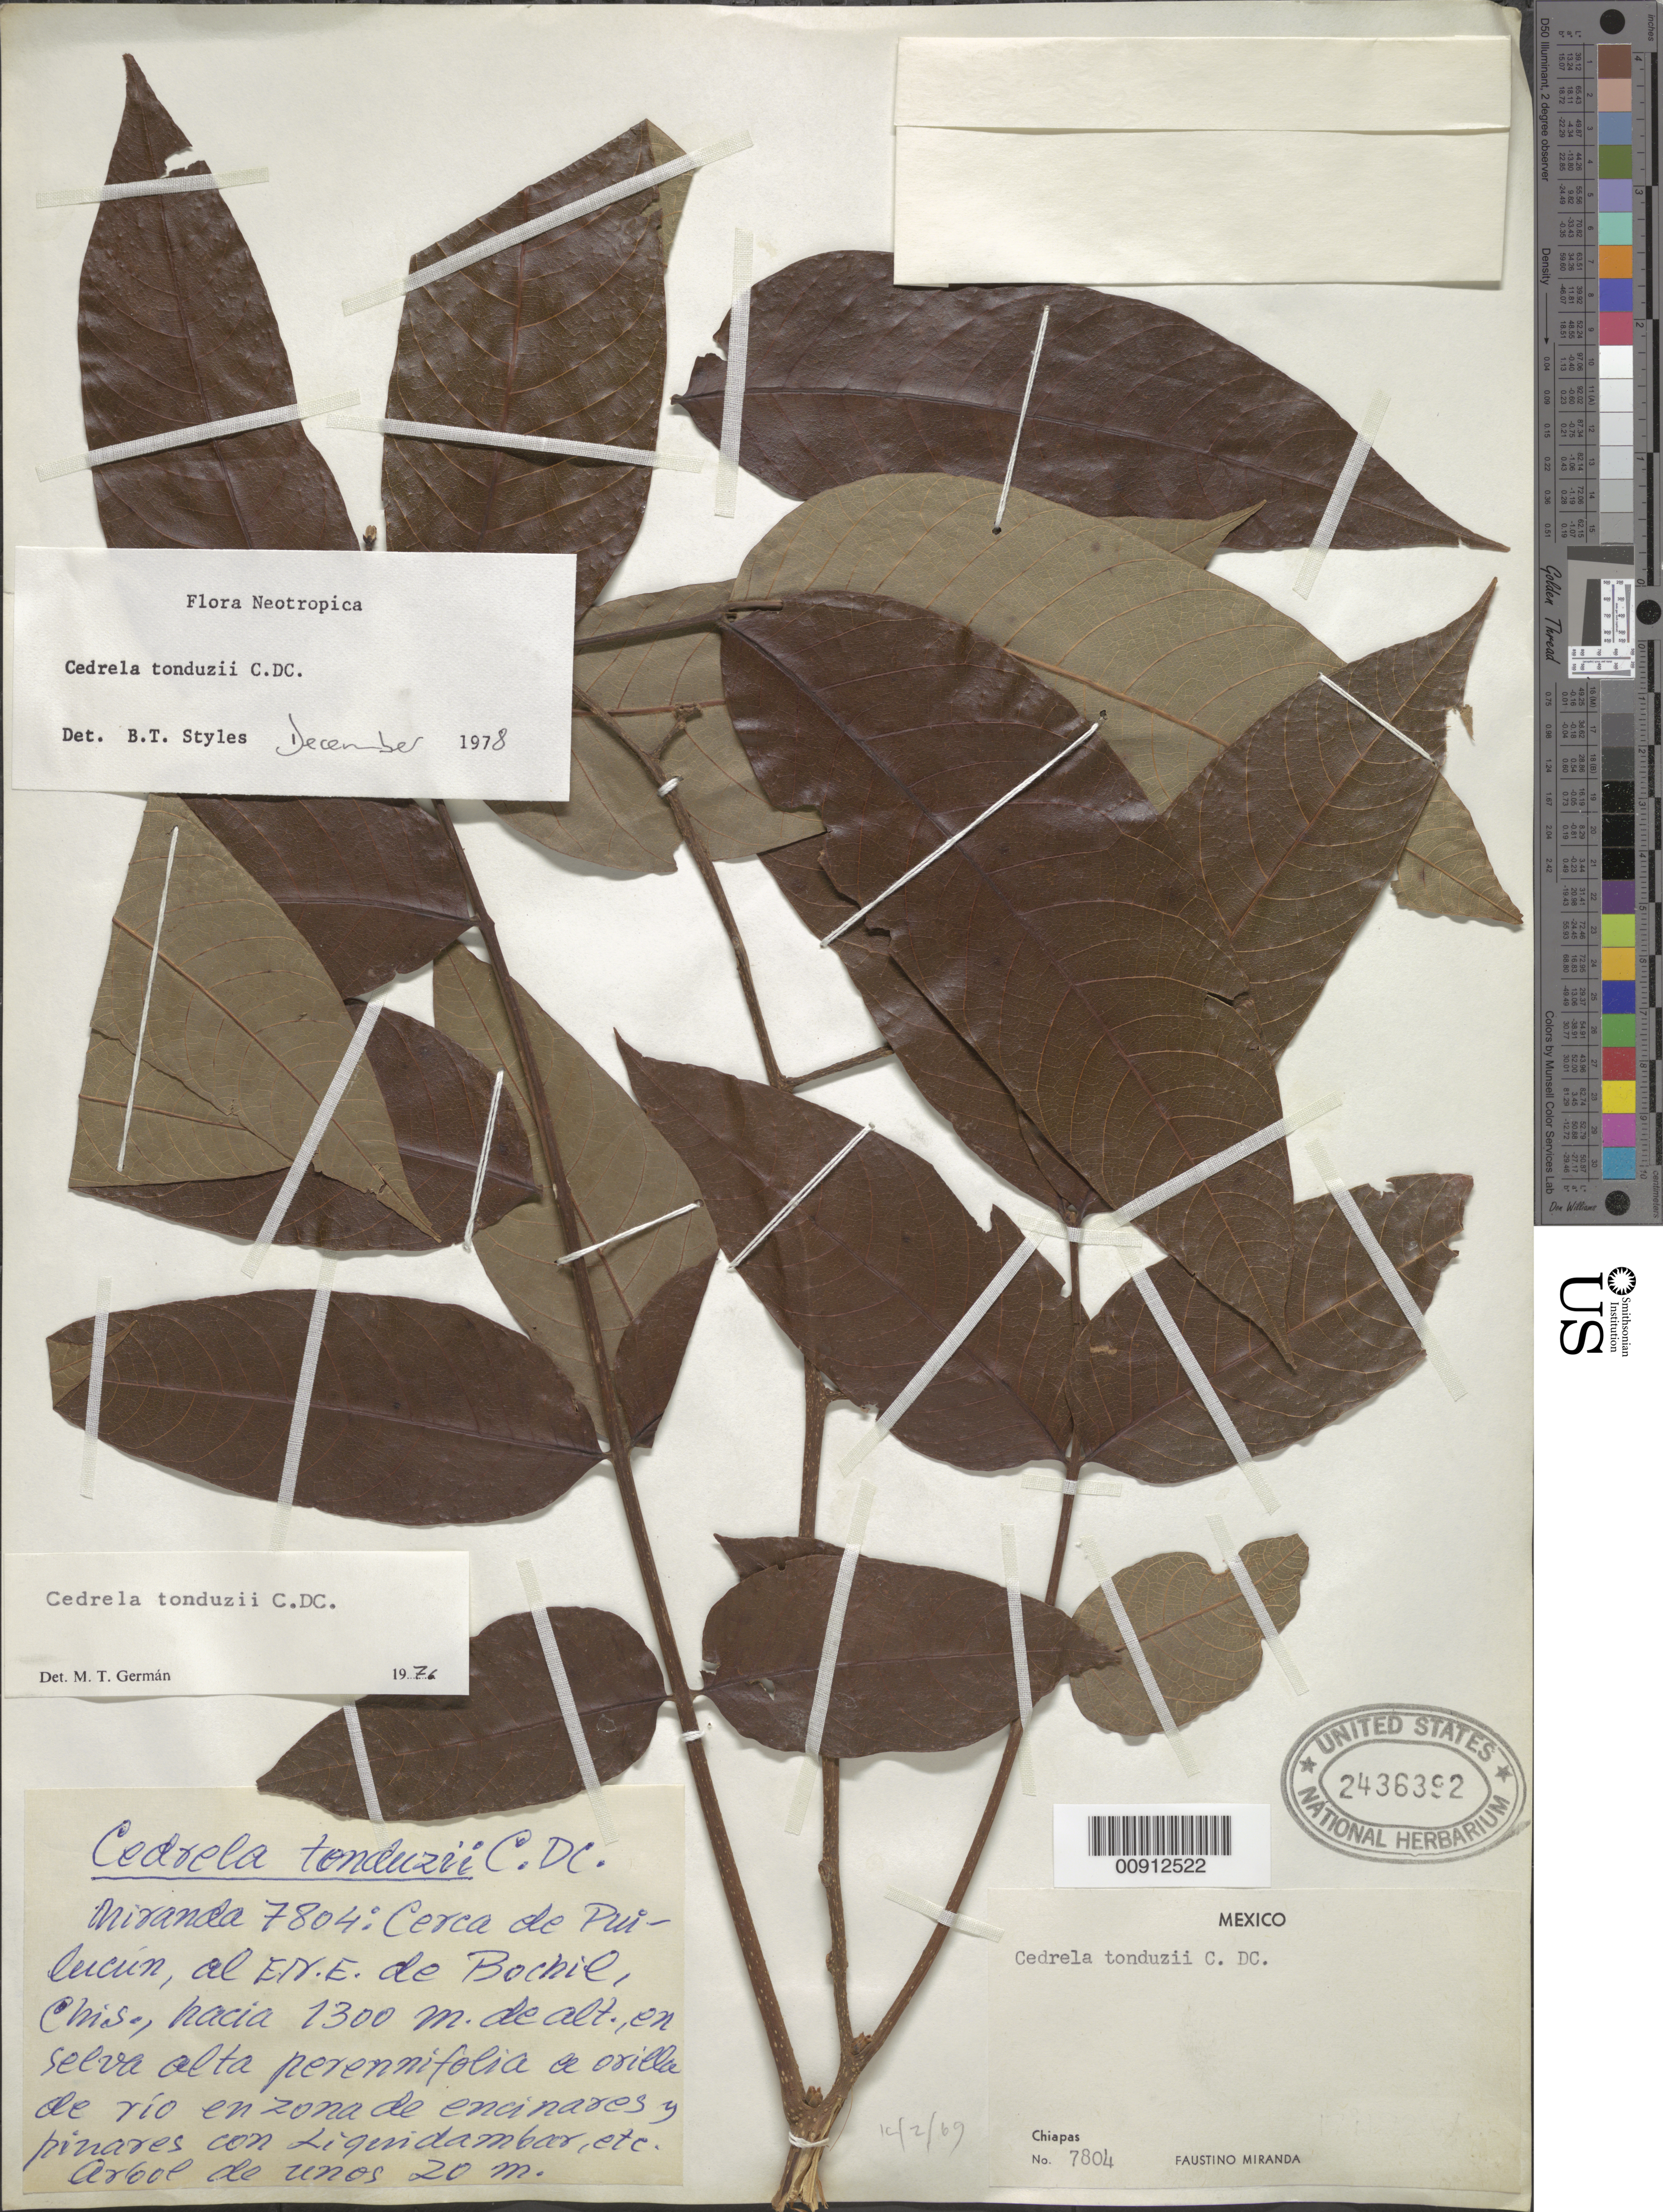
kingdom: Plantae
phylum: Tracheophyta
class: Magnoliopsida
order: Sapindales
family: Meliaceae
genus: Cedrela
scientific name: Cedrela tonduzii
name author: C. DC.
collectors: Miranda G., F.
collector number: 7804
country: Mexico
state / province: Chiapas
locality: Cerca de Puilucún, al E.N.E. de Bochil, Chiapas.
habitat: En selva alta perennifolia a orilla de río en zona de encinares y pinares con Liquidambar, etc.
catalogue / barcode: US 2436392